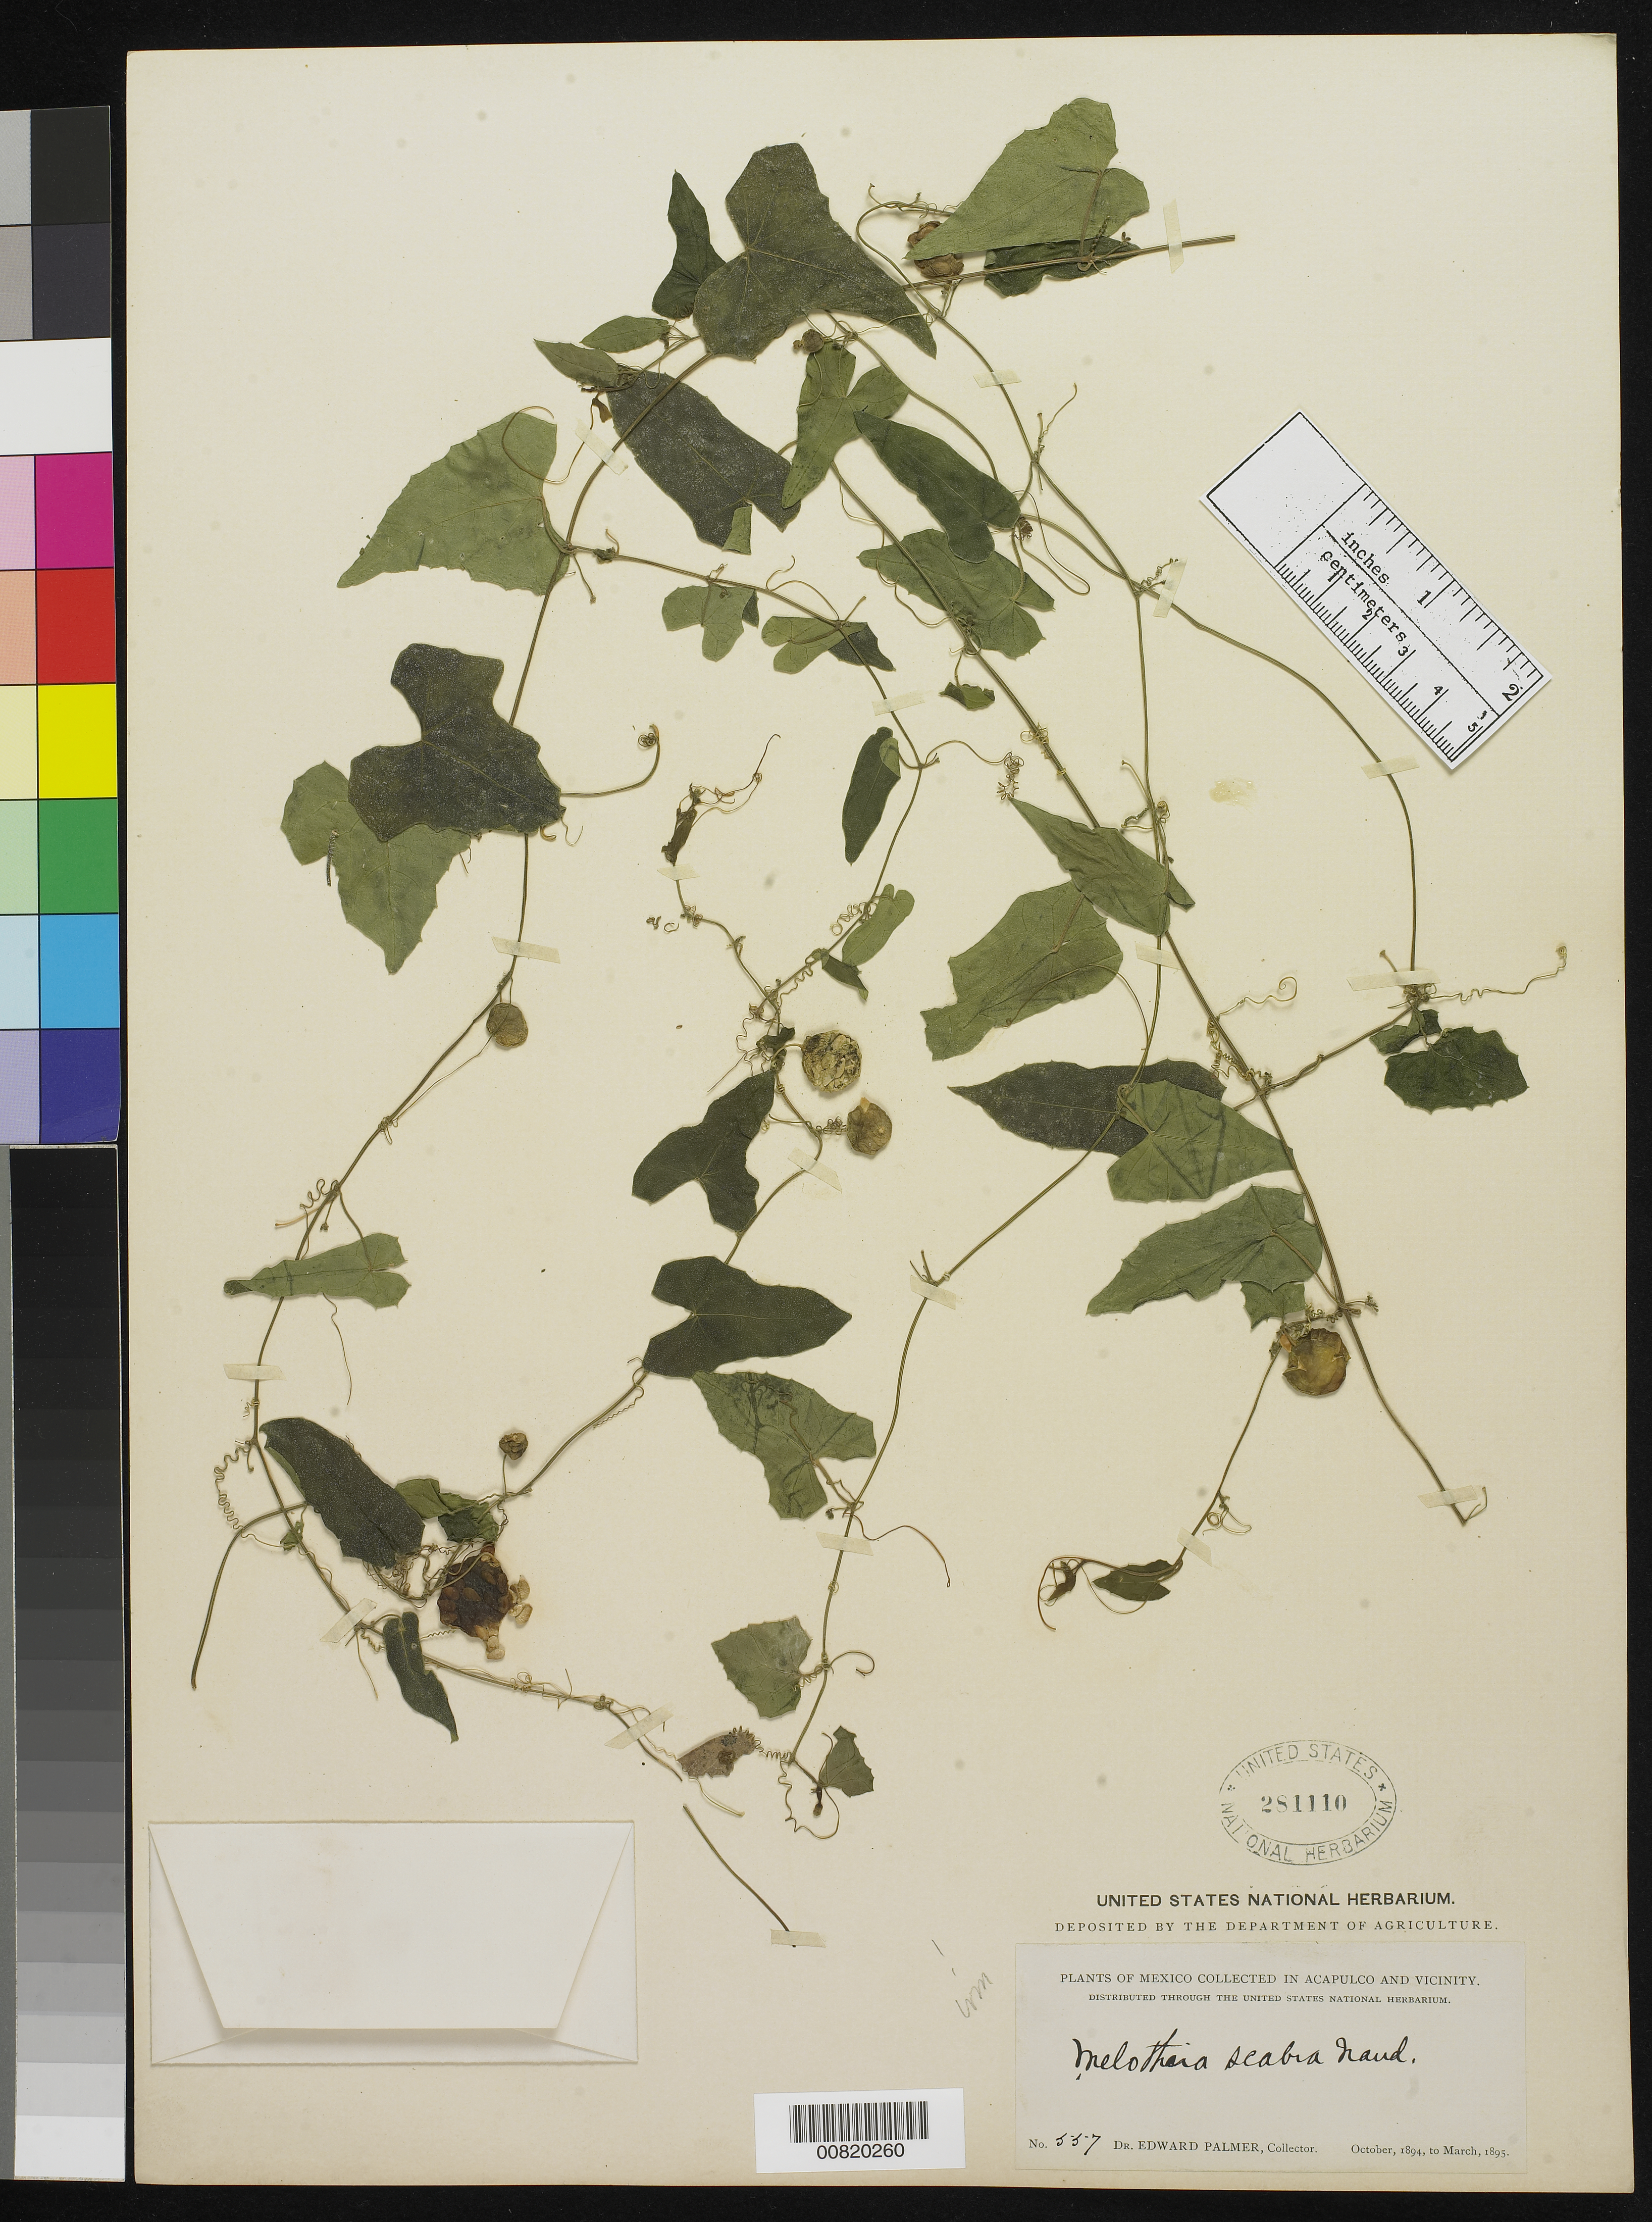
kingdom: Plantae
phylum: Tracheophyta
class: Magnoliopsida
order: Cucurbitales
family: Cucurbitaceae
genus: Melothria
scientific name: Melothria scabra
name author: Naudin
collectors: E. Palmer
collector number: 557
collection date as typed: Oct 1894 to -- Mar 1895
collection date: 1894-10/1895-03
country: Mexico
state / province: Guerrero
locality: Acapulco, Guerrero and vicinity.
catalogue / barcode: US 281110